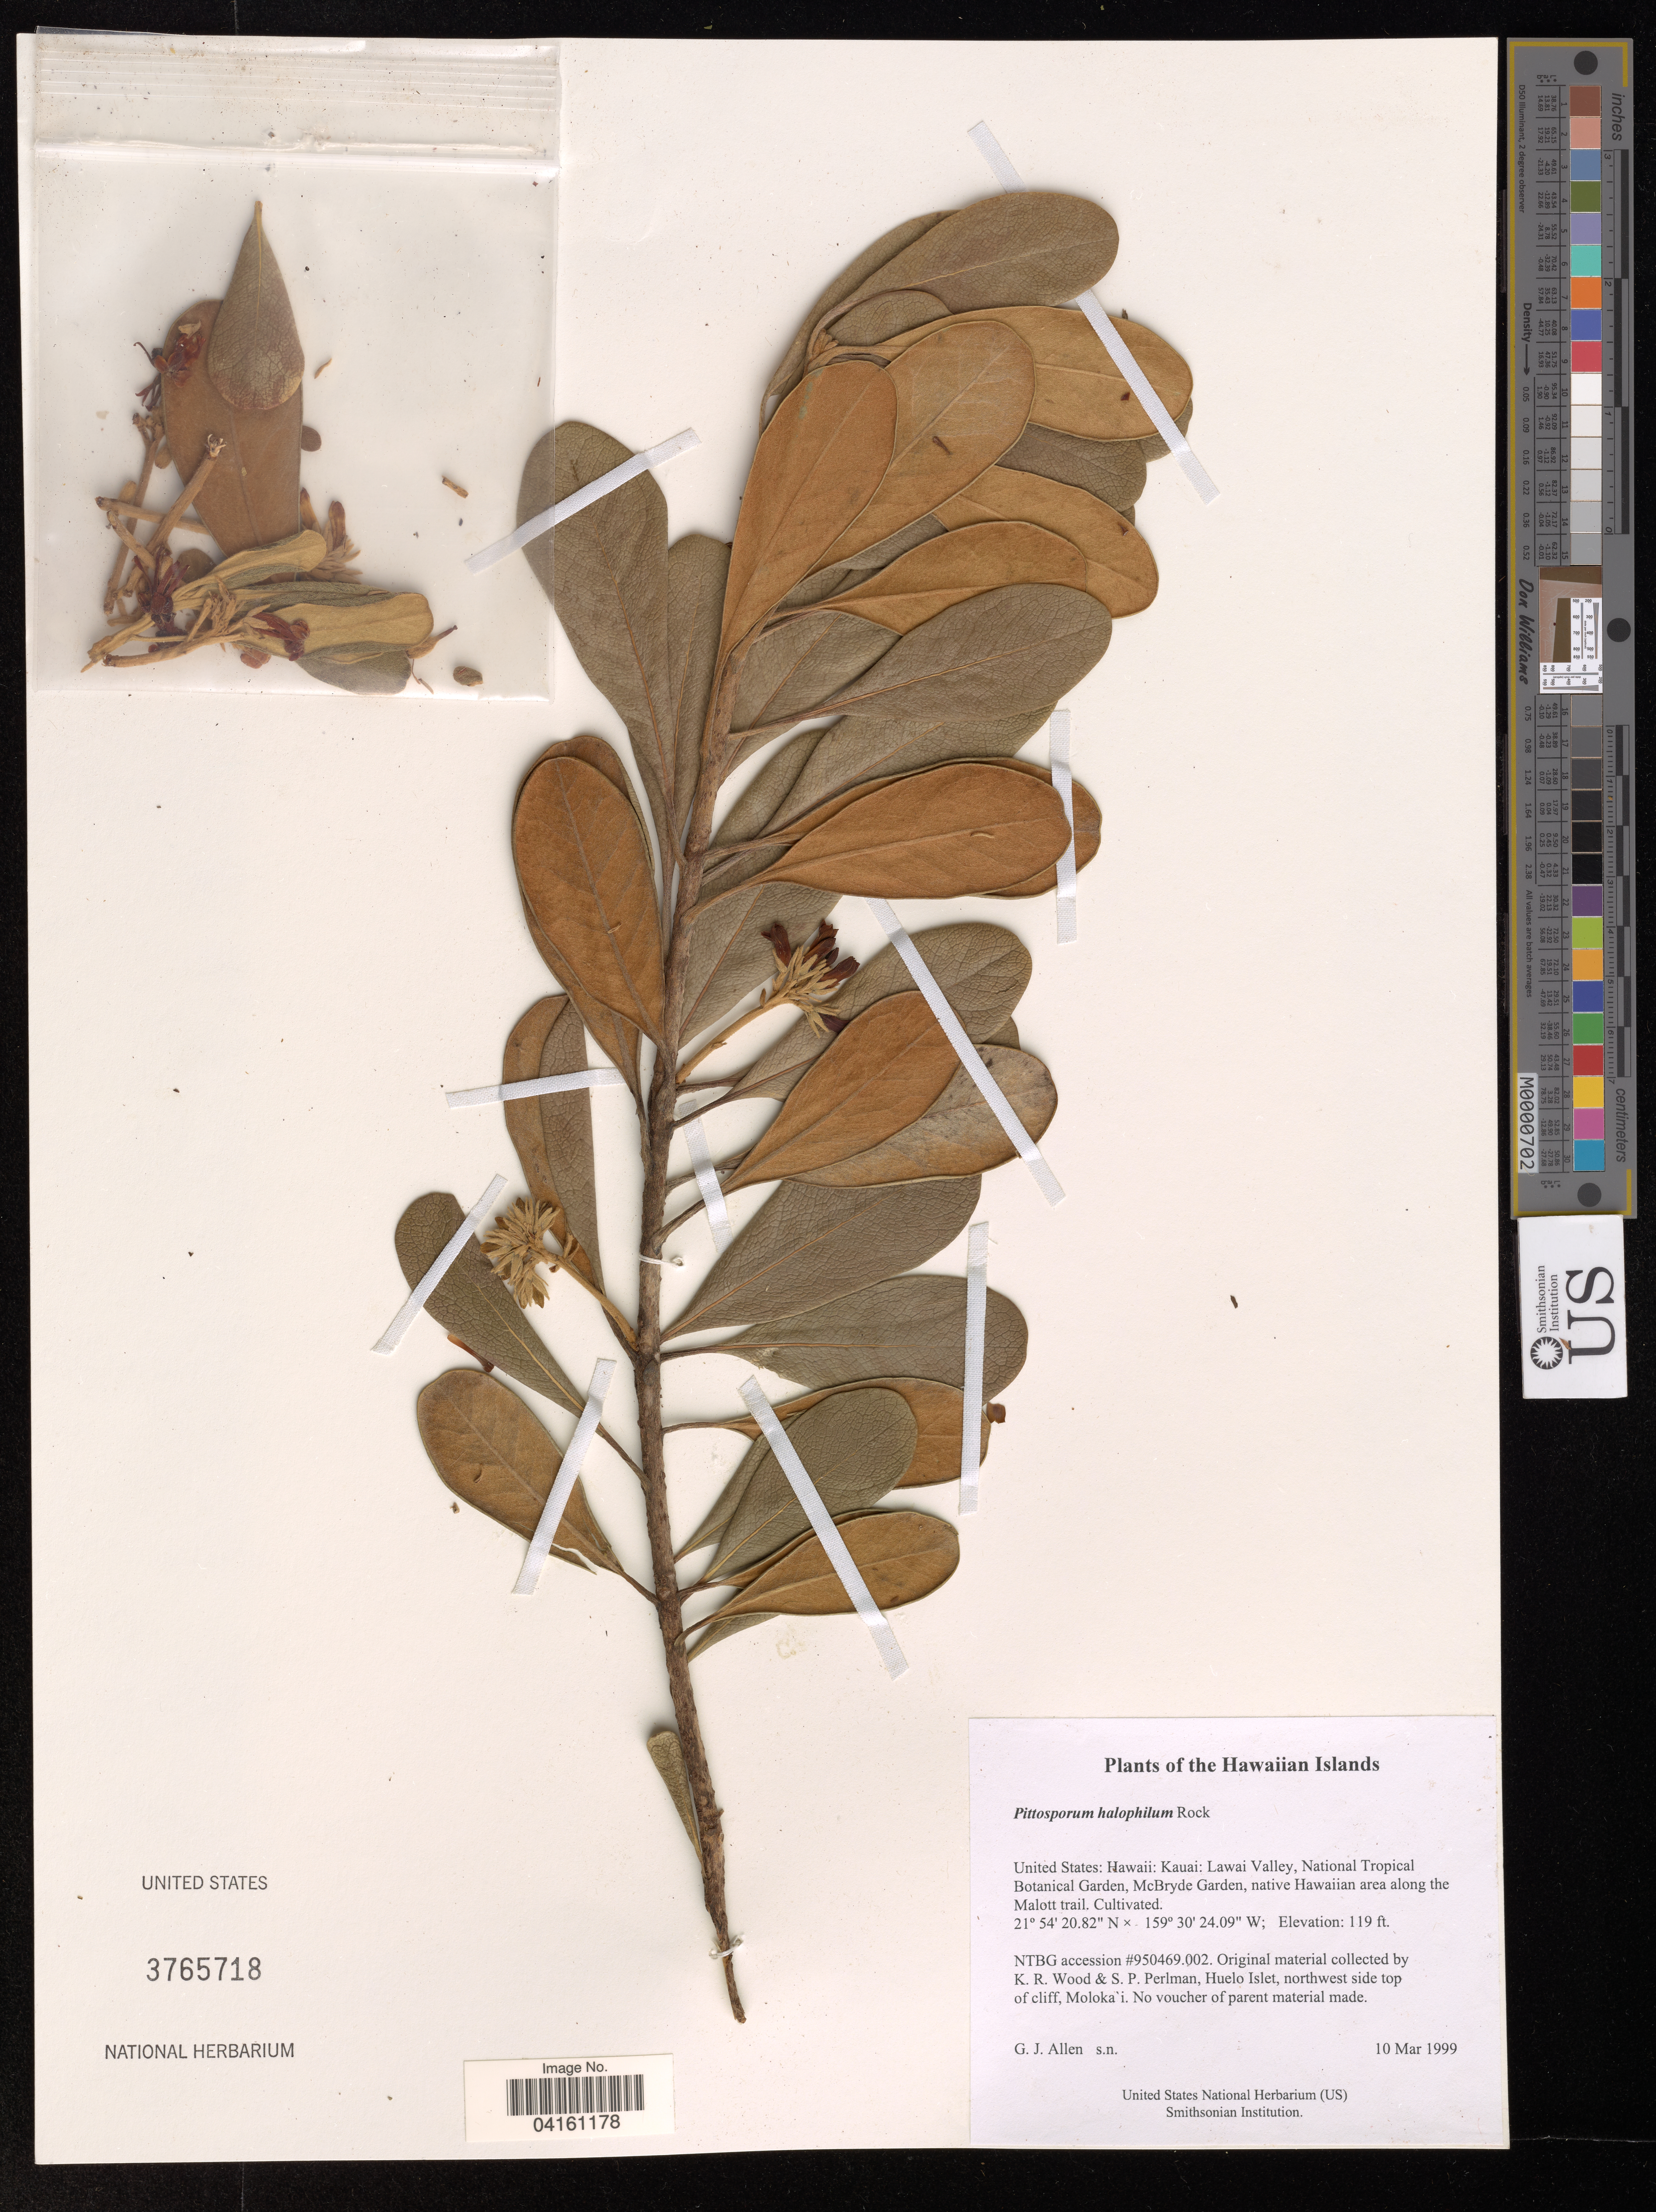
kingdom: Plantae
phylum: Tracheophyta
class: Magnoliopsida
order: Apiales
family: Pittosporaceae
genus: Pittosporum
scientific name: Pittosporum halophilum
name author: Rock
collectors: G. Allen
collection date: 1999-03-10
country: United States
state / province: Hawaii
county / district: Kauai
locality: Kauai. Lawai Valley, National Tropical Botanical Garden, McBryde Garden, native Hawaiian area along the Malott trail.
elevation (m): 36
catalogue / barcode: US 3765718